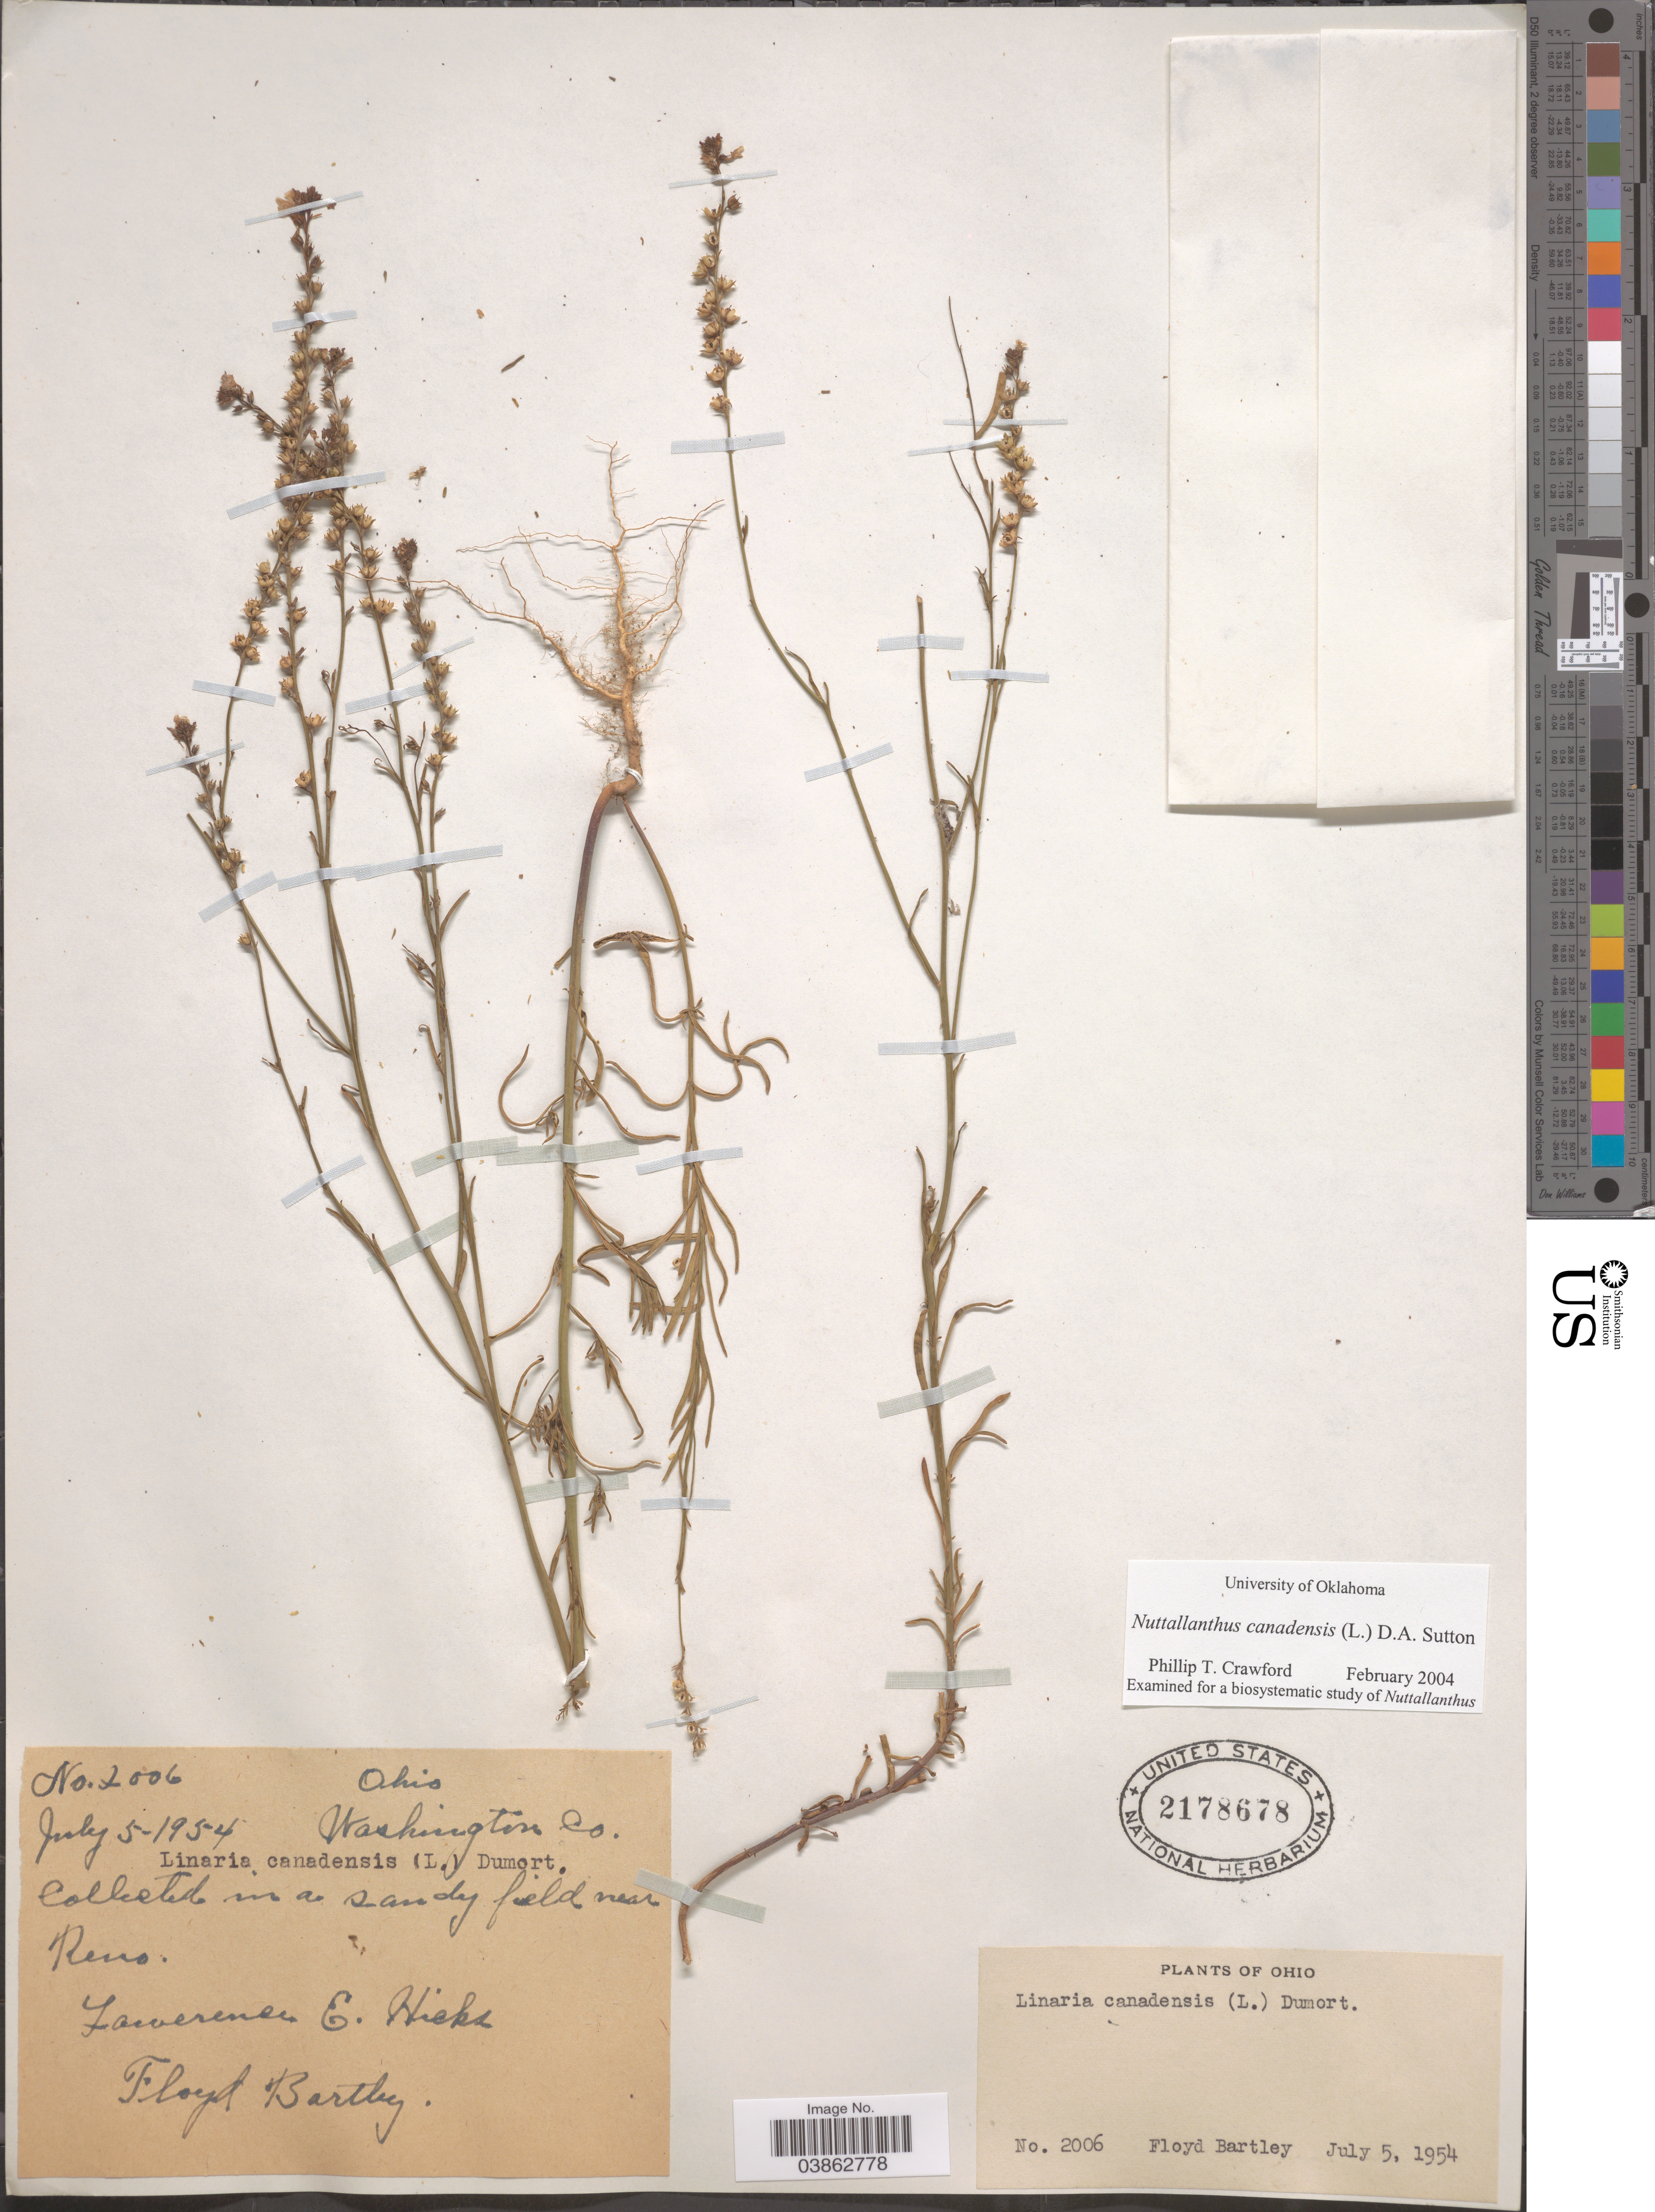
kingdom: Plantae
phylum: Tracheophyta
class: Magnoliopsida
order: Lamiales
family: Plantaginaceae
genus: Linaria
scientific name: Linaria canadensis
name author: (L.) Dum. Cours.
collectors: L. E. Hicks & F. Bartley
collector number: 2006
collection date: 1954-07-05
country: United States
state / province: Ohio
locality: Washington Co. In a sandy field near Reno.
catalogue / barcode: US 2178678